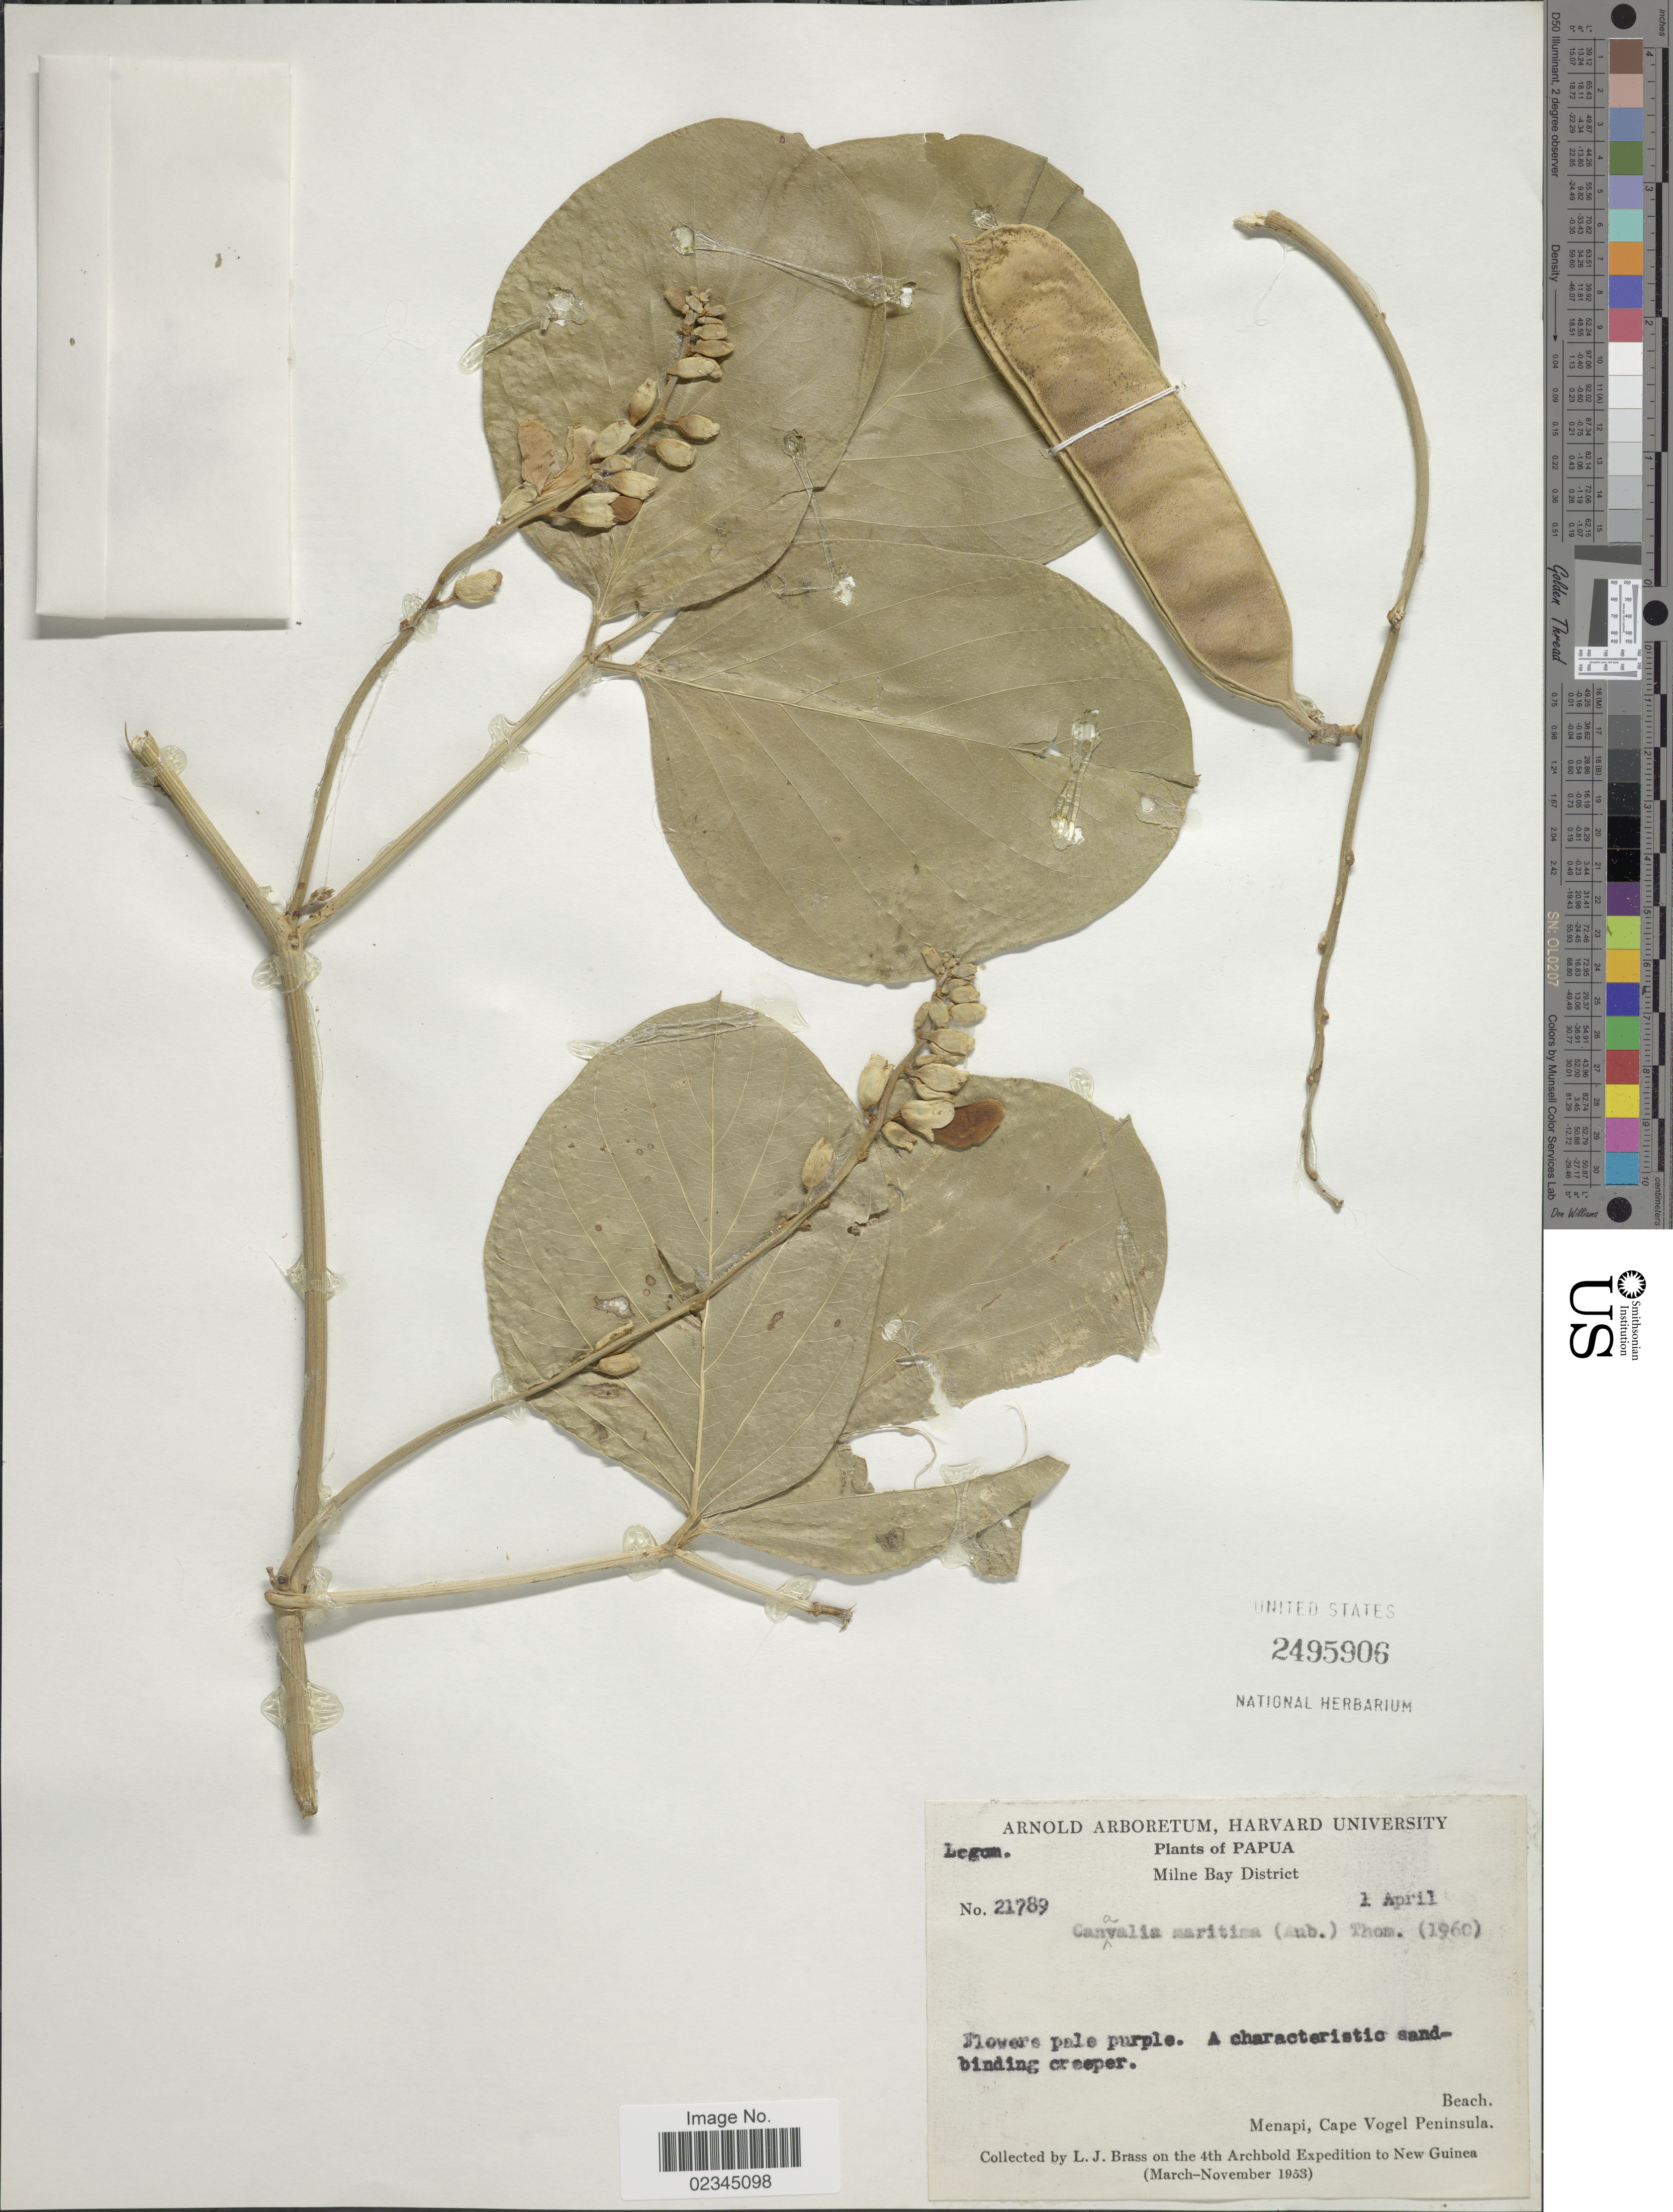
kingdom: Plantae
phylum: Tracheophyta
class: Magnoliopsida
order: Fabales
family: Fabaceae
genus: Canavalia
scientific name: Canavalia rosea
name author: (Sw.) DC.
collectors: L. J. Brass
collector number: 21789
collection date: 1953-08-01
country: Papua New Guinea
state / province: Milne Bay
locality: Milne Bay. Papua. Beach, Menapi, Cape Vogel Peninsula.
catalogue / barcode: US 2495906